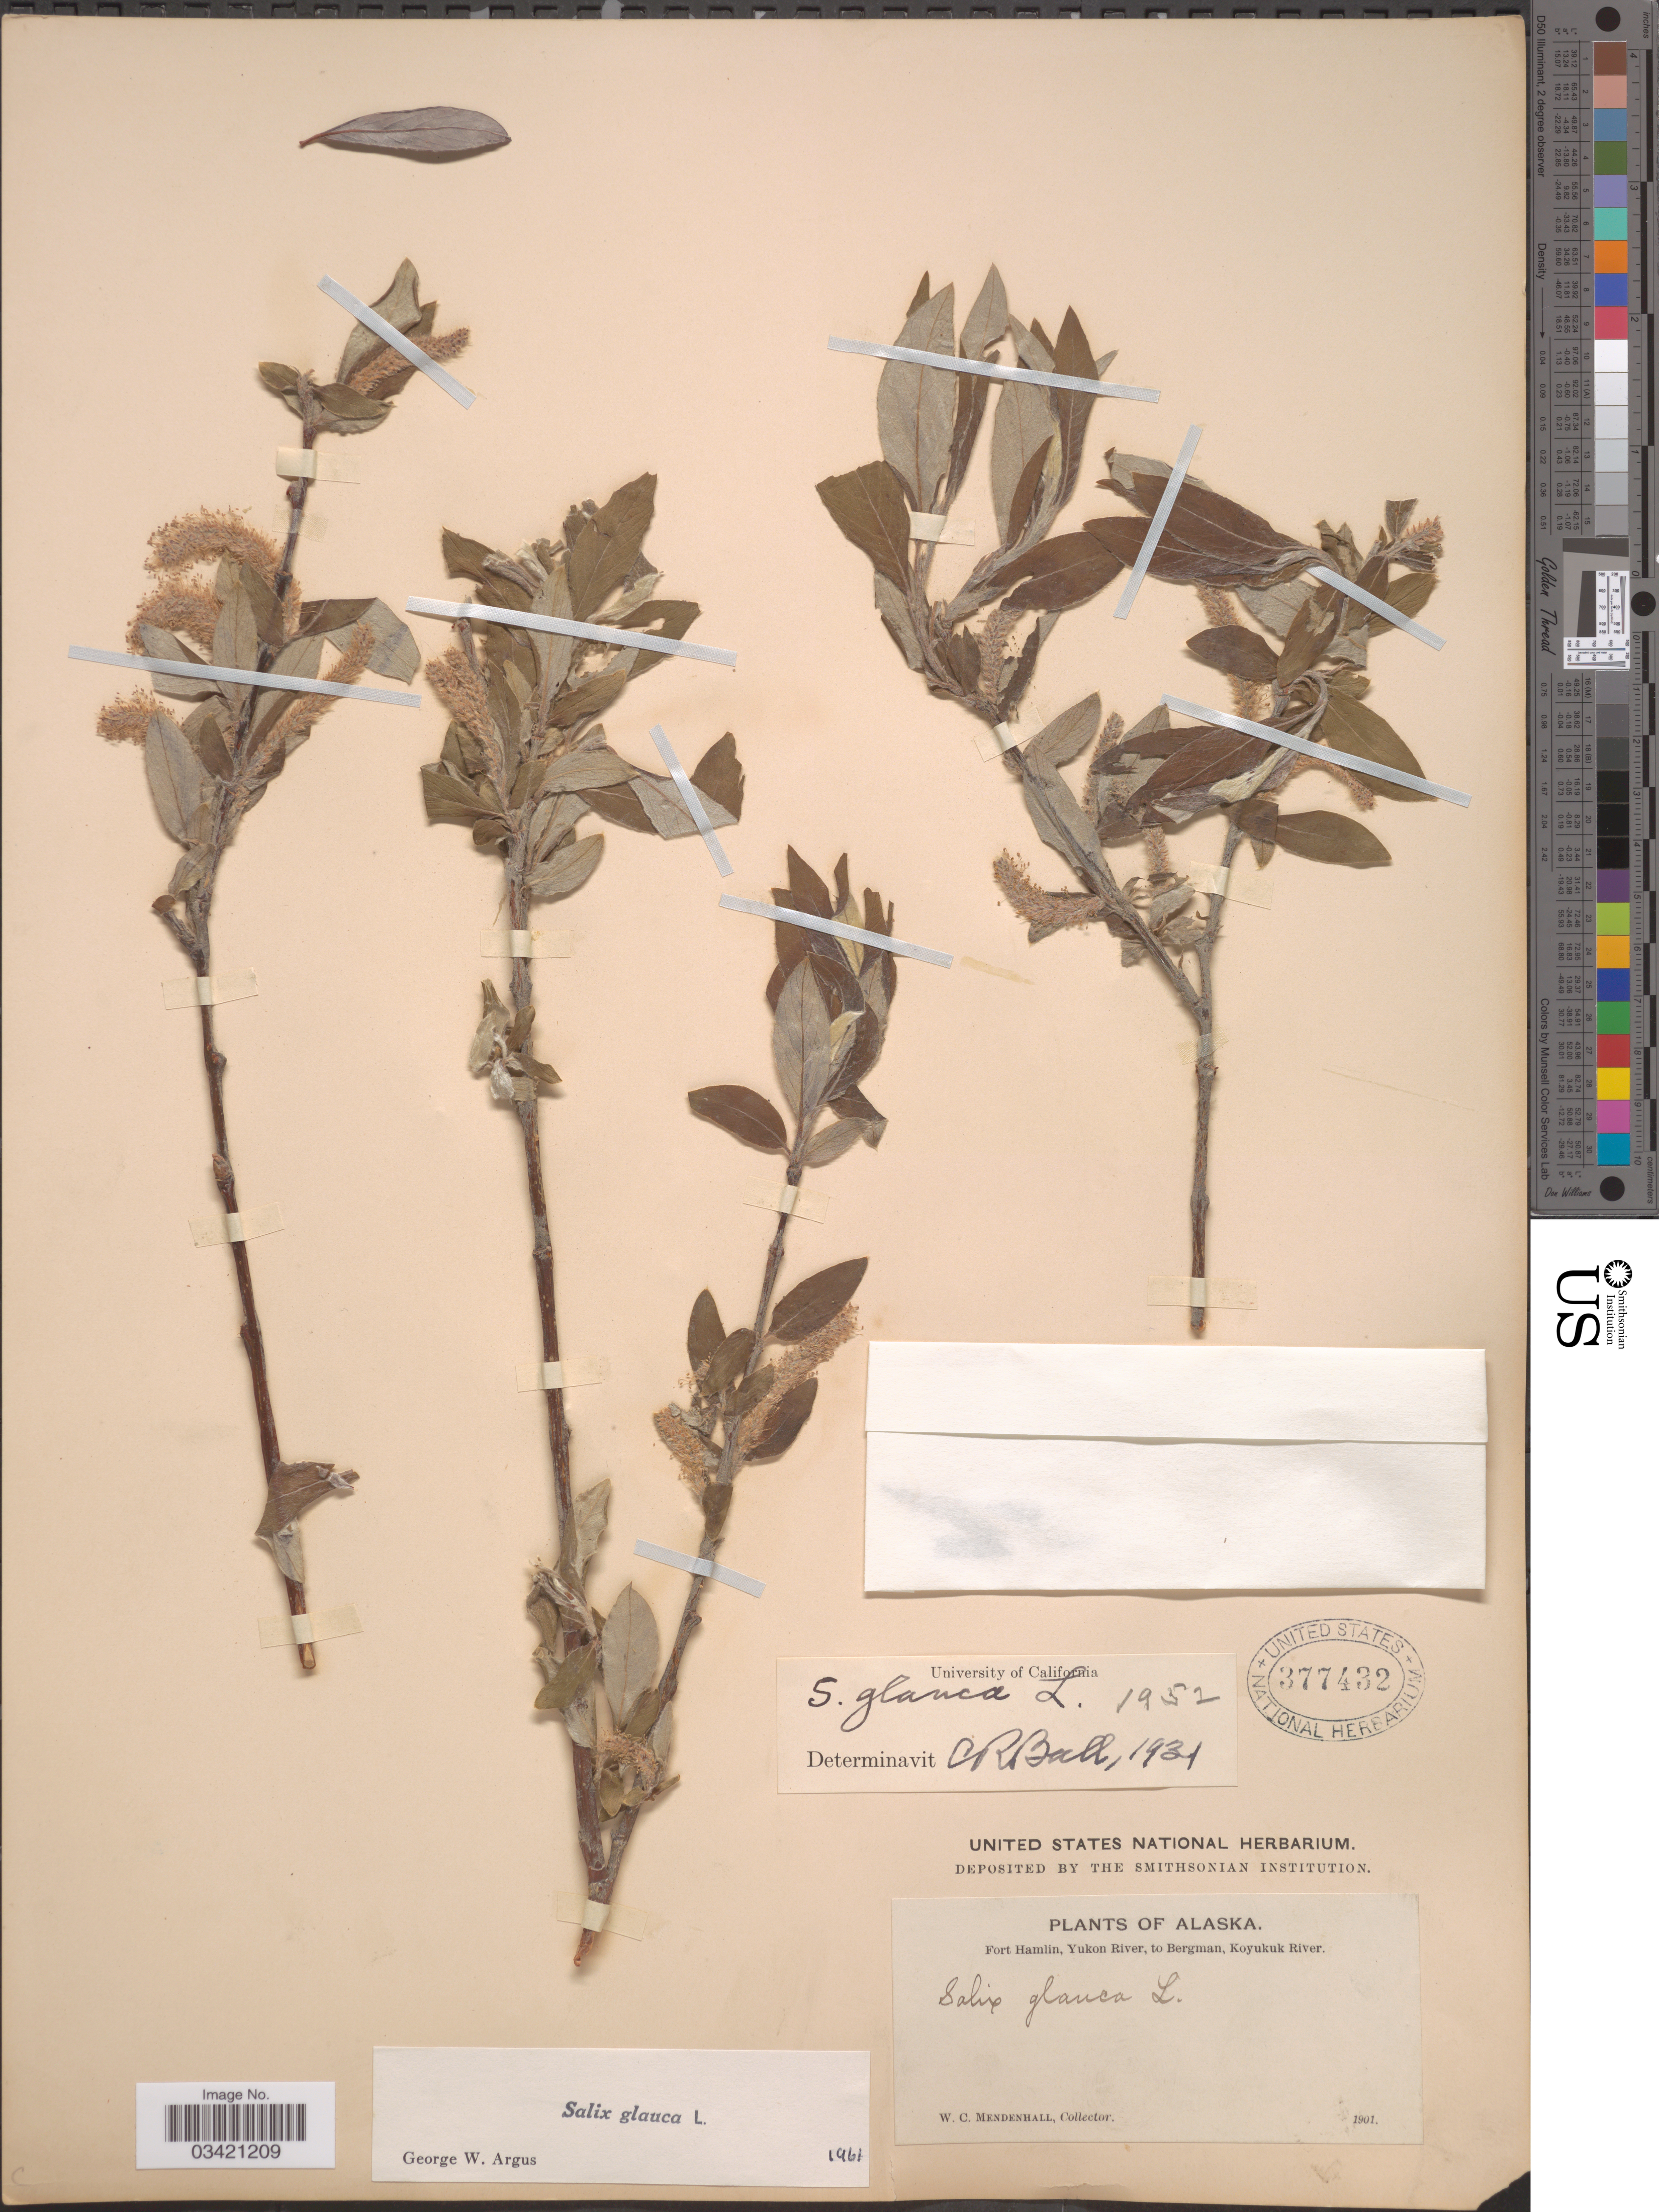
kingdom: Plantae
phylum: Tracheophyta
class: Magnoliopsida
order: Malpighiales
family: Salicaceae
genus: Salix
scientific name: Salix glauca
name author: L.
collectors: W. Mendenhall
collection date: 1901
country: United States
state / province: Alaska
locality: Fort Hamlin, Yukon River, to Bergman, Koyukuk River.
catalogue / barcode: US 377432